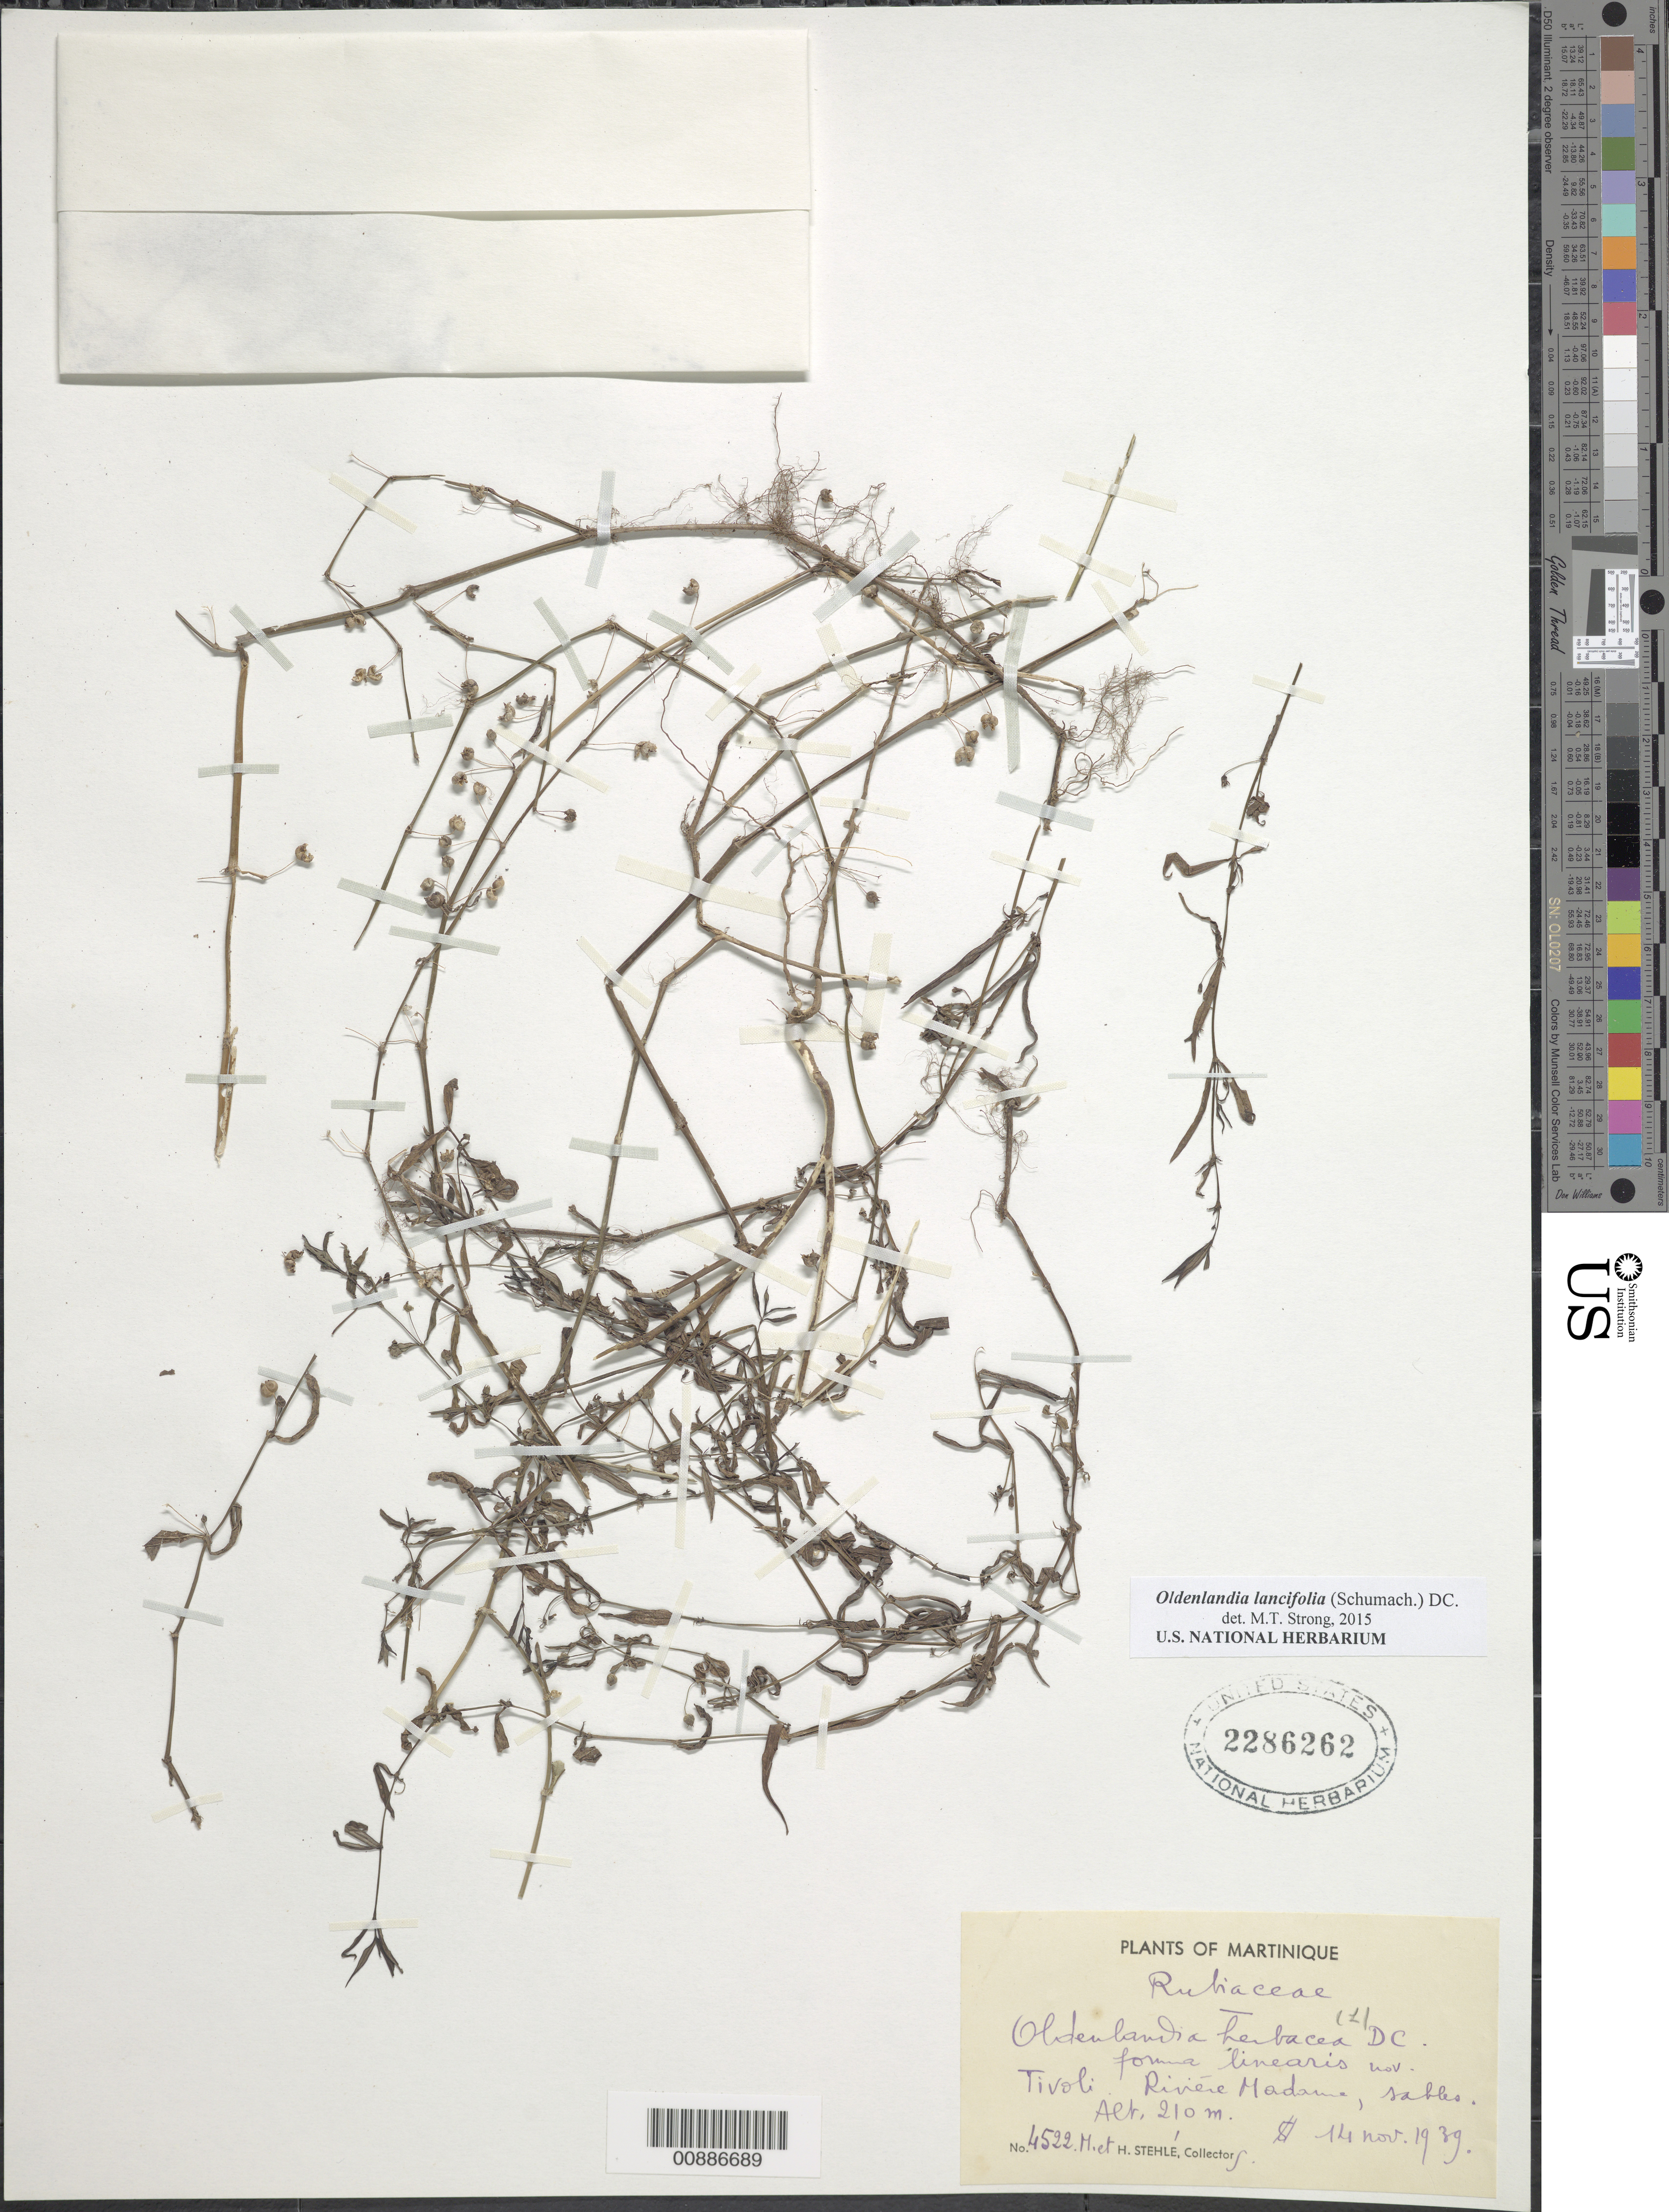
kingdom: Plantae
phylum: Tracheophyta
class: Magnoliopsida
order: Gentianales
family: Rubiaceae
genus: Oldenlandia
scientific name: Oldenlandia lancifolia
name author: (Schumach.) DC.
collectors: H. Stehlé & M. Stehlé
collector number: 4522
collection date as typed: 14 Nov 1939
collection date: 1939-11-14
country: Martinique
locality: Tivoli. Rivière Madame.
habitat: River sands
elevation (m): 210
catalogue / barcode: US 2286262